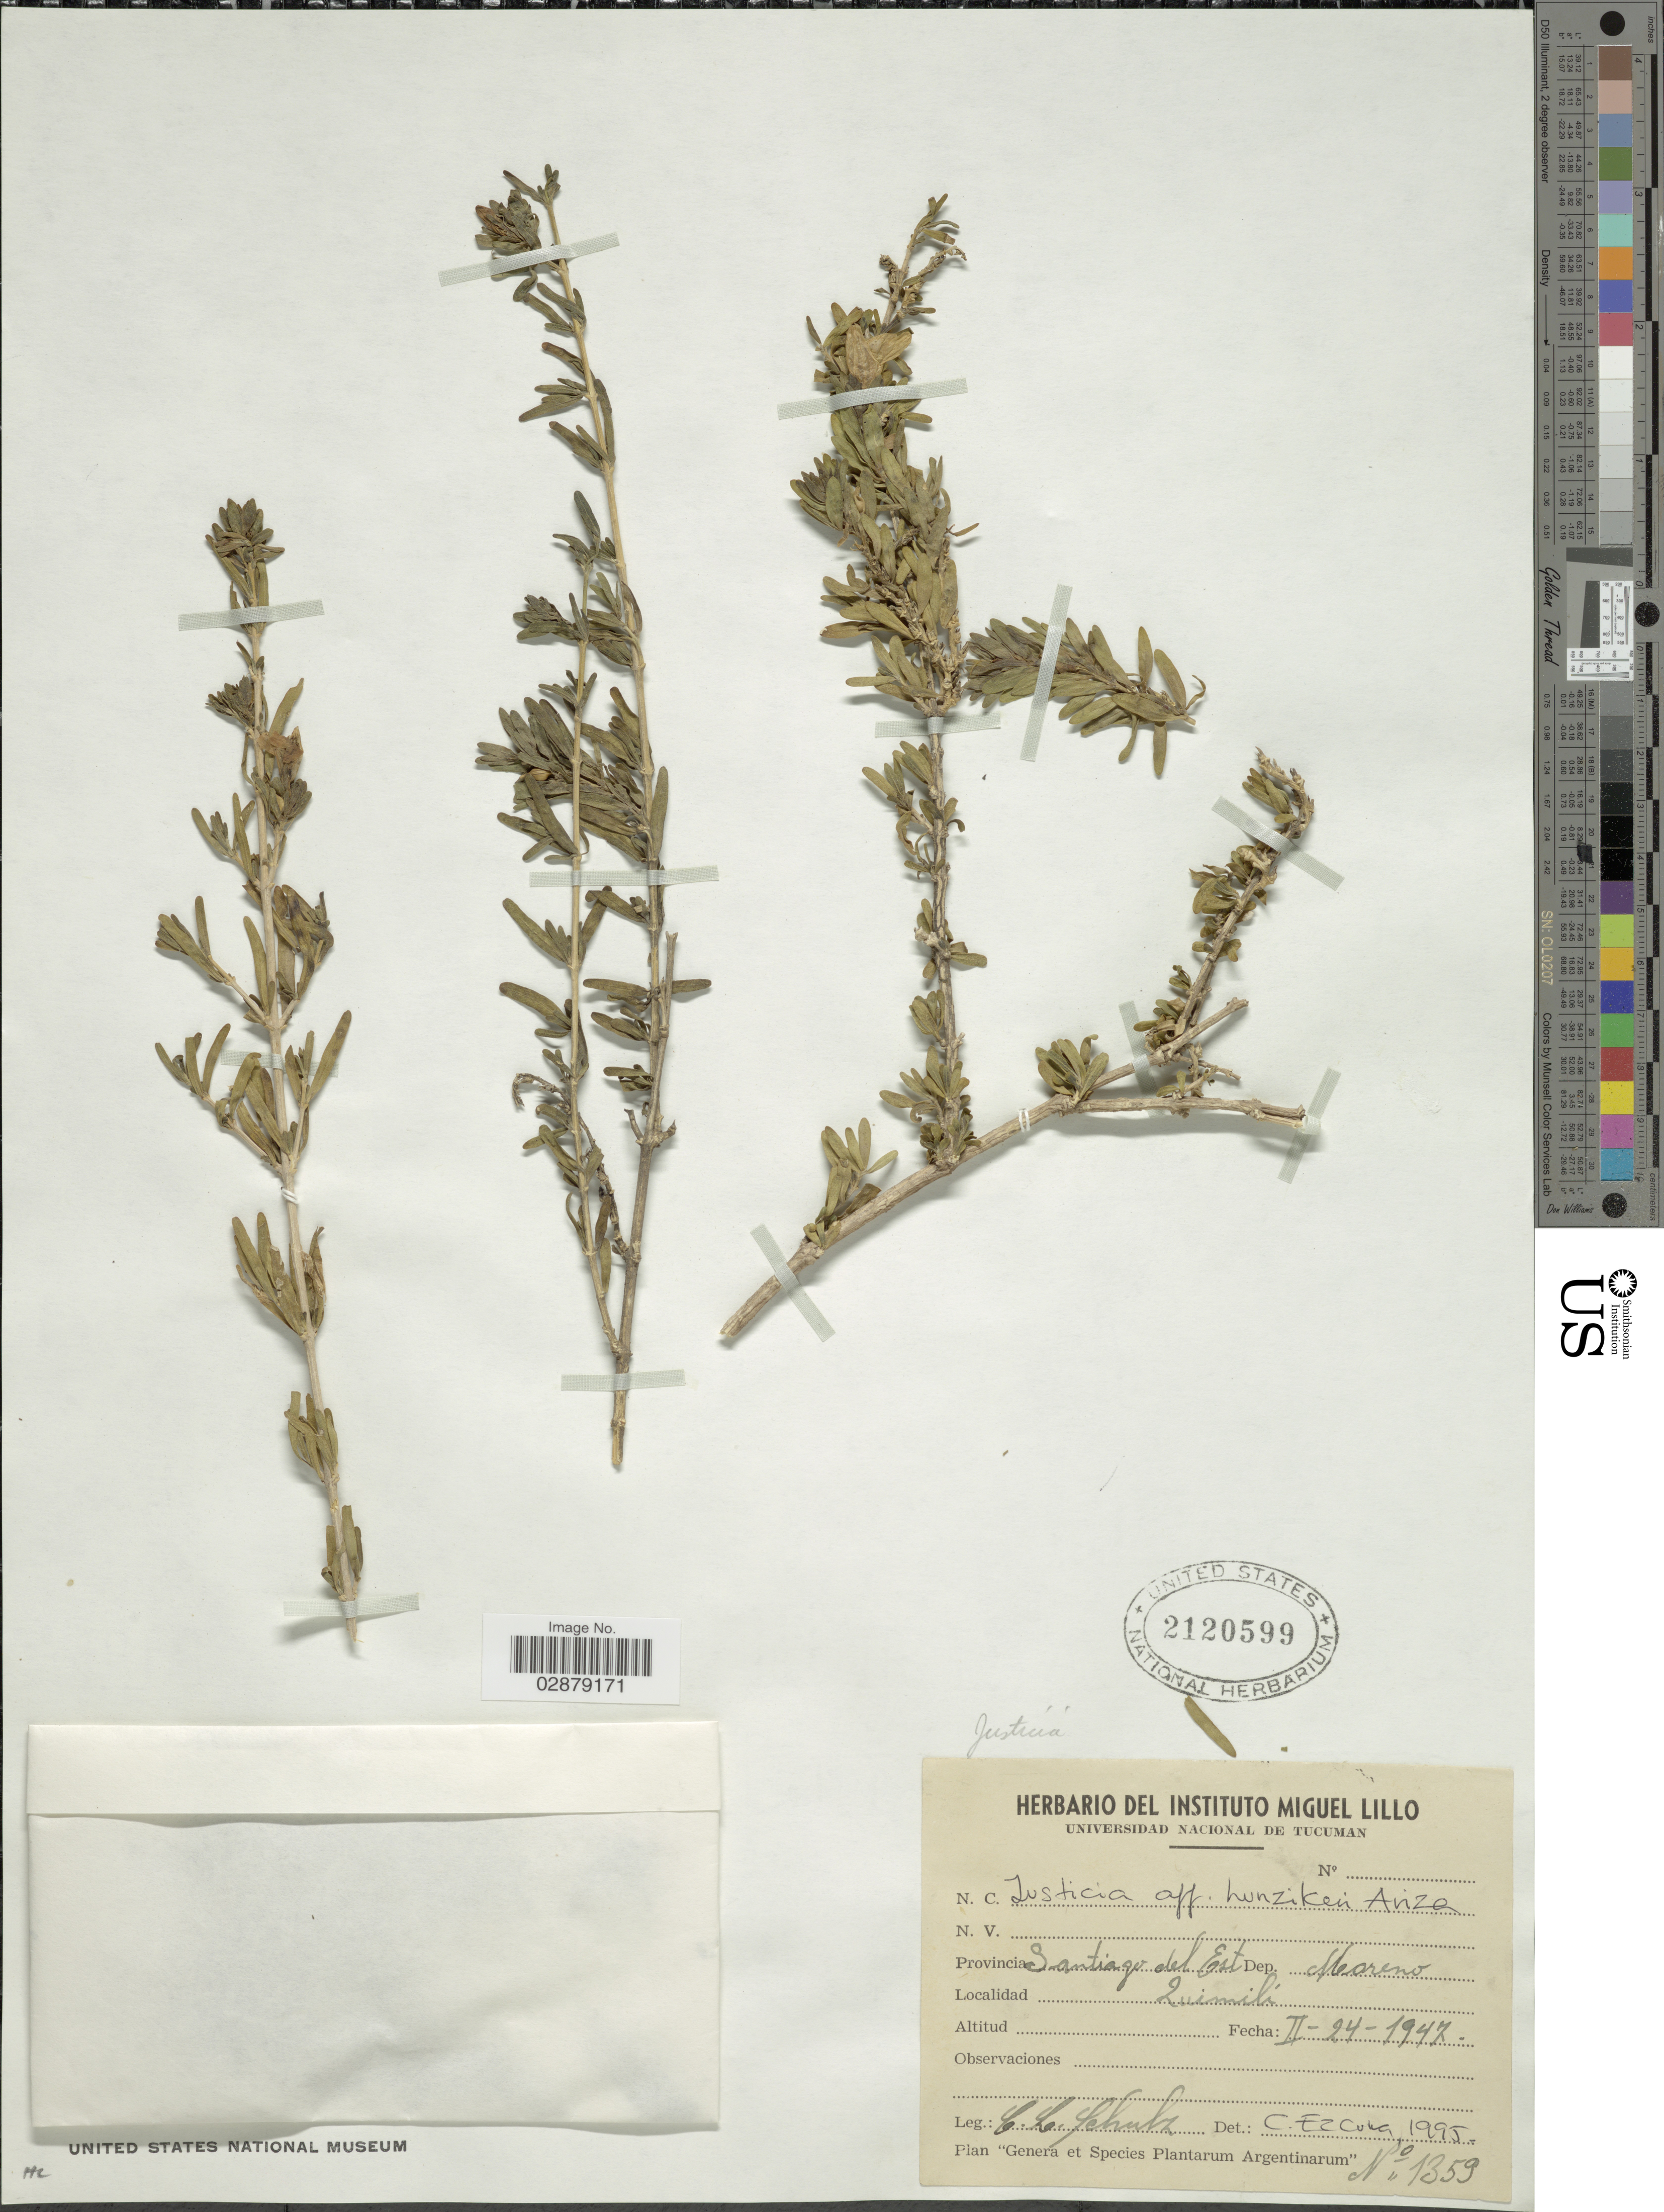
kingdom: Plantae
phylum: Tracheophyta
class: Magnoliopsida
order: Lamiales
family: Acanthaceae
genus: Justicia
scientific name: Justicia hunzikeri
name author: Ariza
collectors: C. L. Schulz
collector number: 1359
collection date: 1947-02-24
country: Argentina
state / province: Santiago del Estero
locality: Santiago del Est. Dep. Meareno, Quimili.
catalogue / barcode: US 2120599